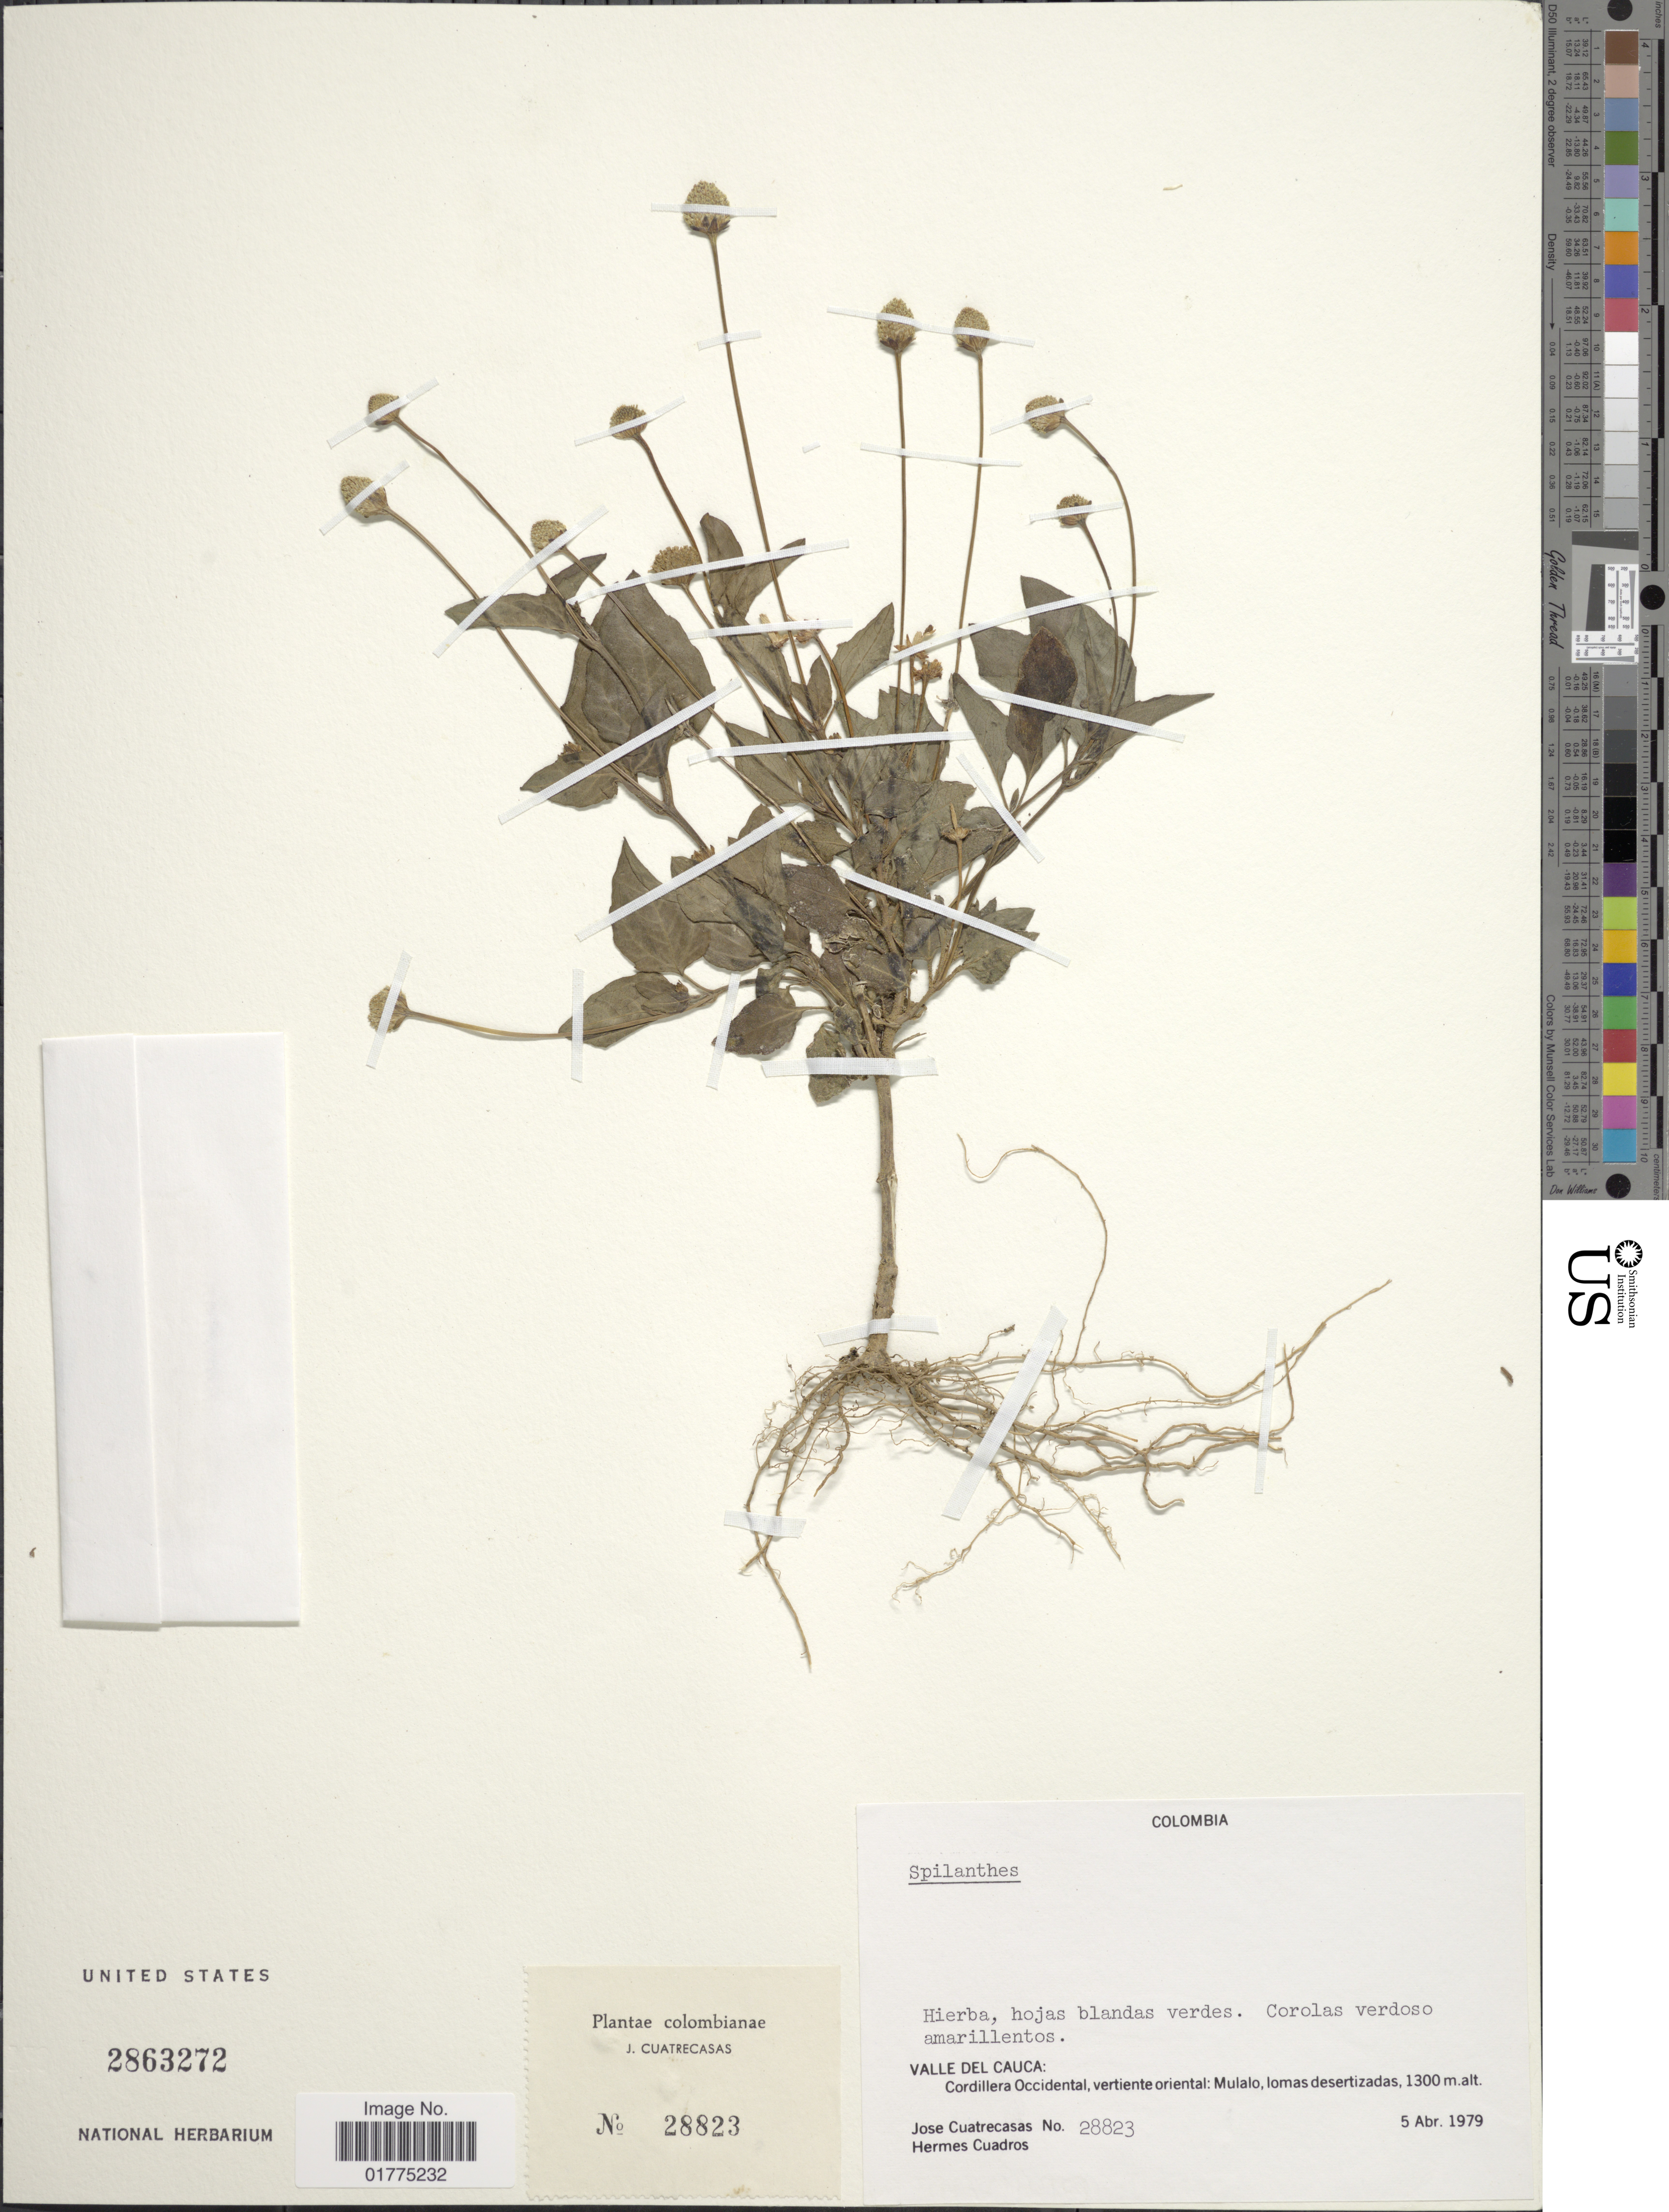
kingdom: Plantae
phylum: Tracheophyta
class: Magnoliopsida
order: Asterales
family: Asteraceae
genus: Acmella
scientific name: Acmella alba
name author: (L'Hér.) R.K. Jansen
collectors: J. Cuatrecasas & H. Cuadros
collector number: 28823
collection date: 1979-04-05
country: Colombia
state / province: Valle del Cauca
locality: Valle del Cauca: Cordillera Occidental, vertiente oriental: Mulalo, lomas desertizadas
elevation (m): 1300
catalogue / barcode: US 2863272